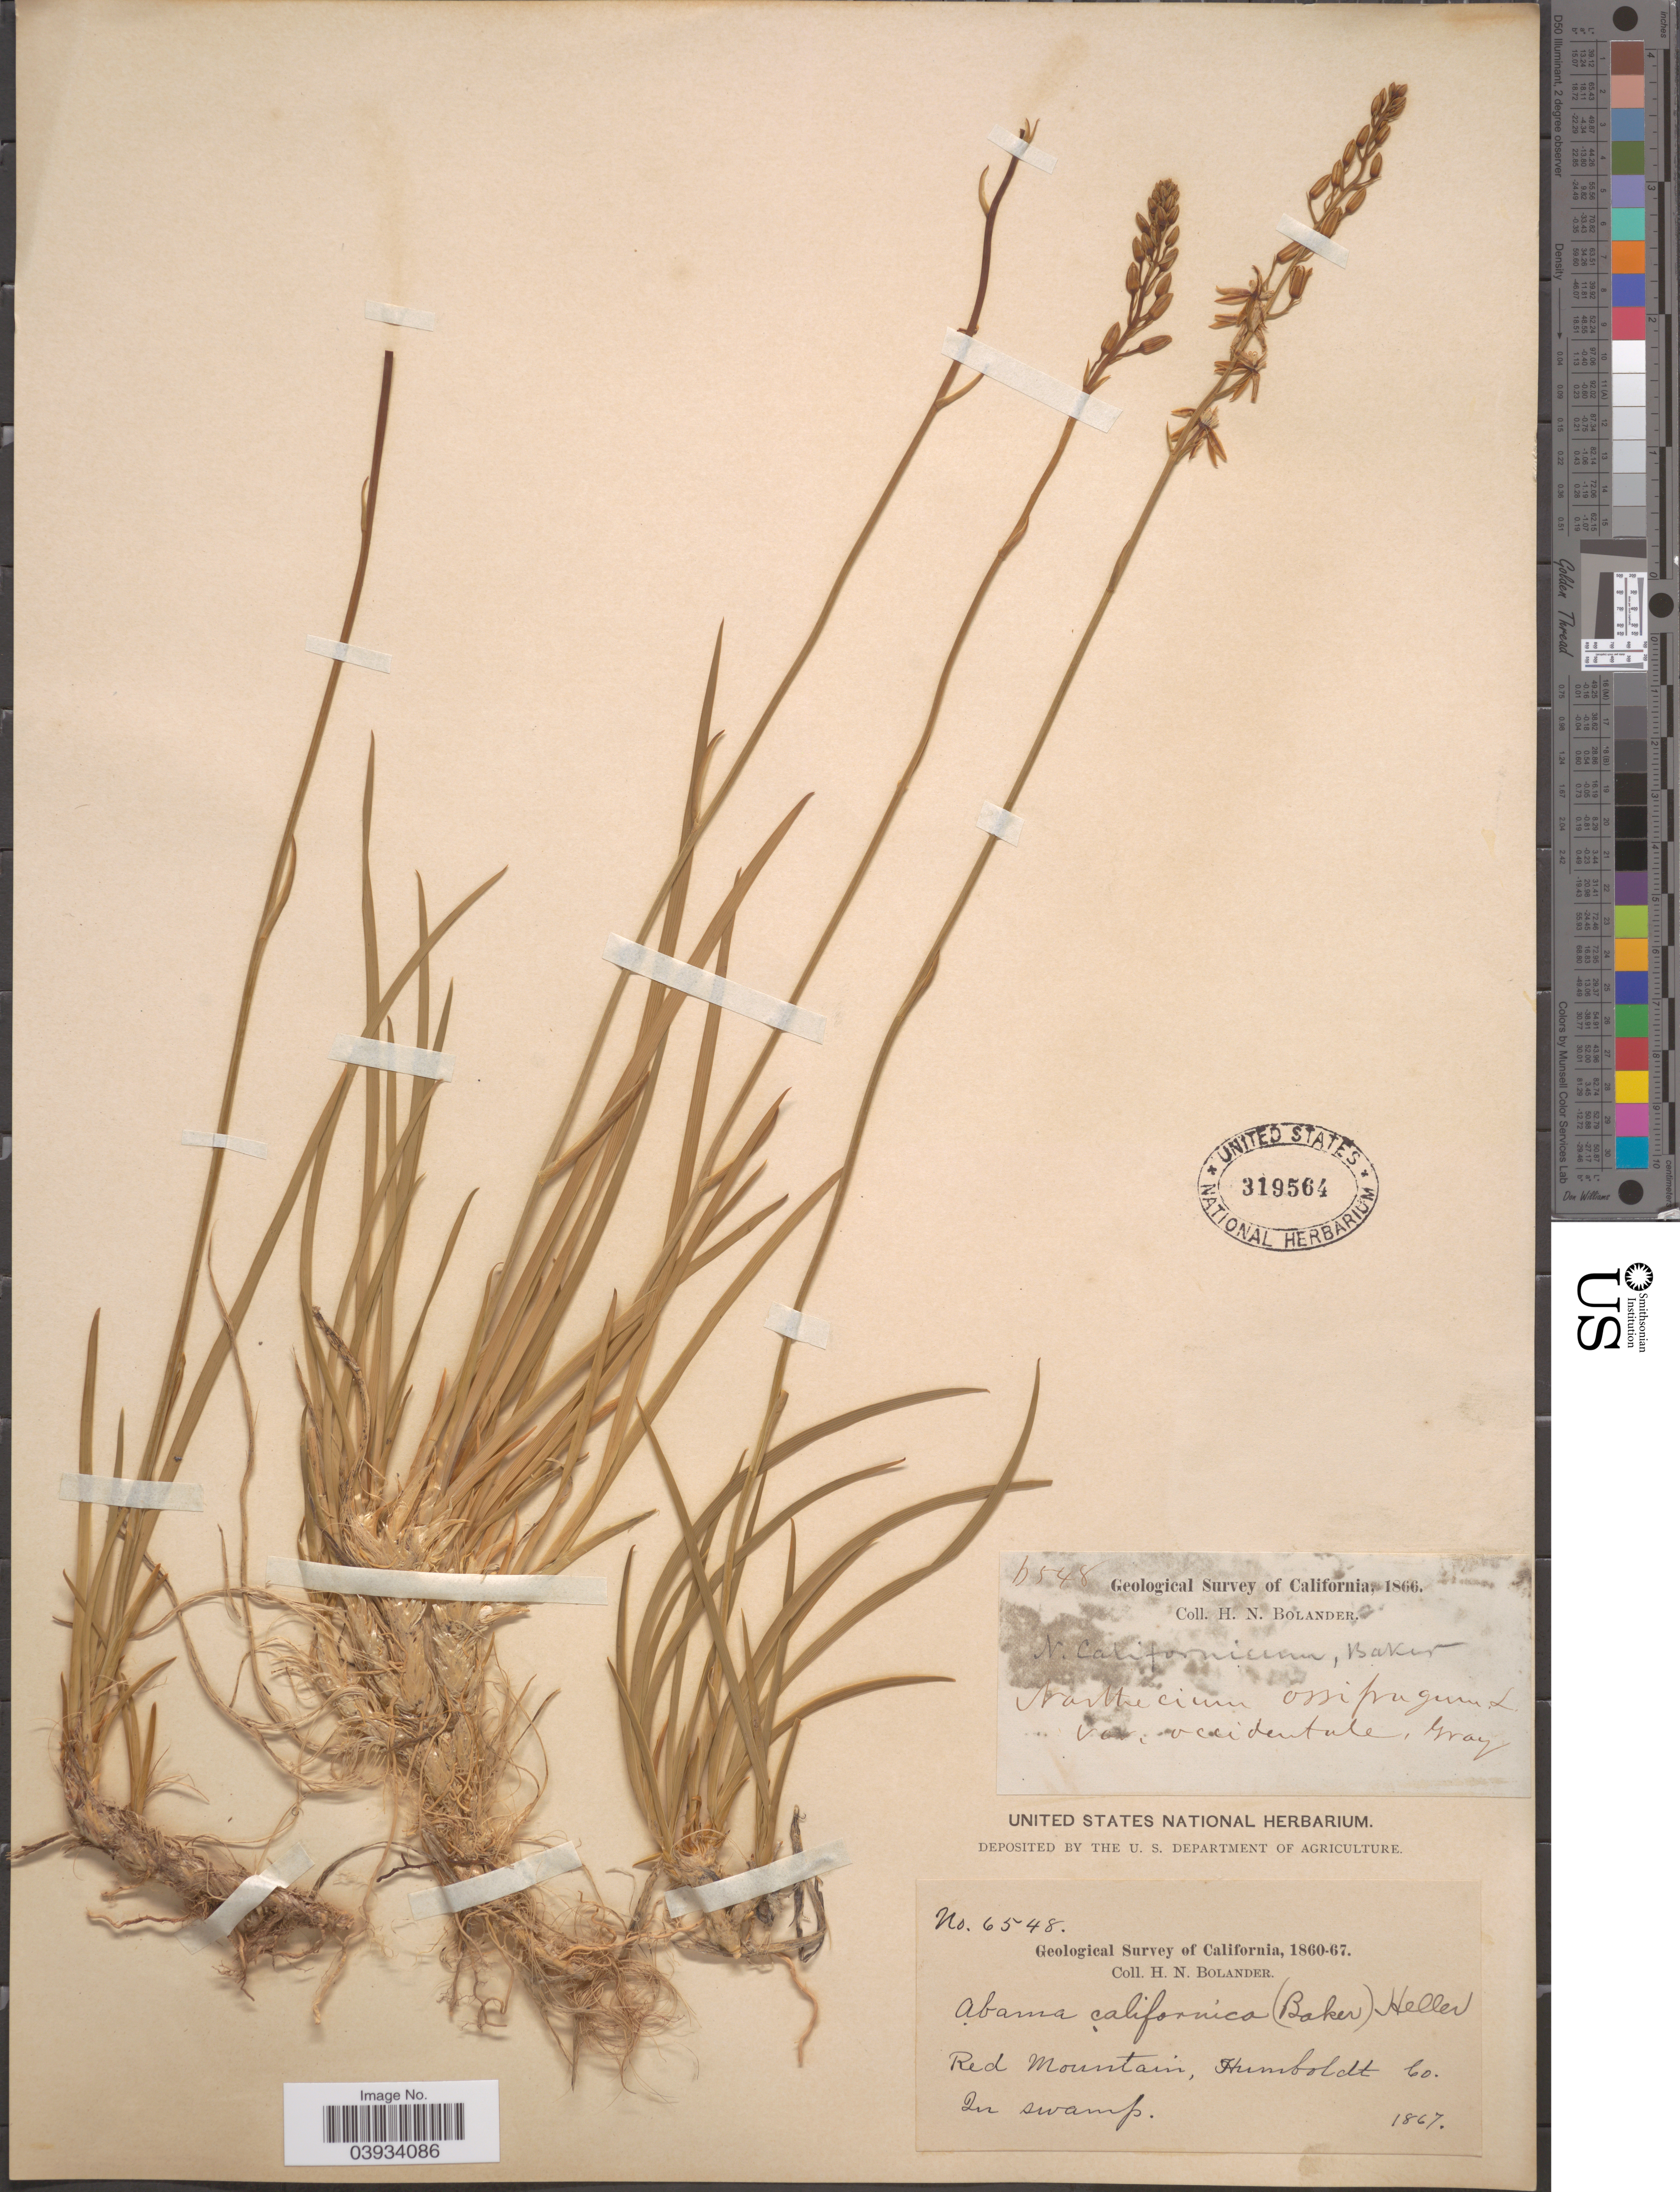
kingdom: Plantae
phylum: Tracheophyta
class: Liliopsida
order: Dioscoreales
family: Nartheciaceae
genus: Narthecium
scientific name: Narthecium californicum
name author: Baker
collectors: H. Bolander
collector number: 6548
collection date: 1867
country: United States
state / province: California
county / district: Humboldt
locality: Red Mountain, Humboldt Co.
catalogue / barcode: US 319564